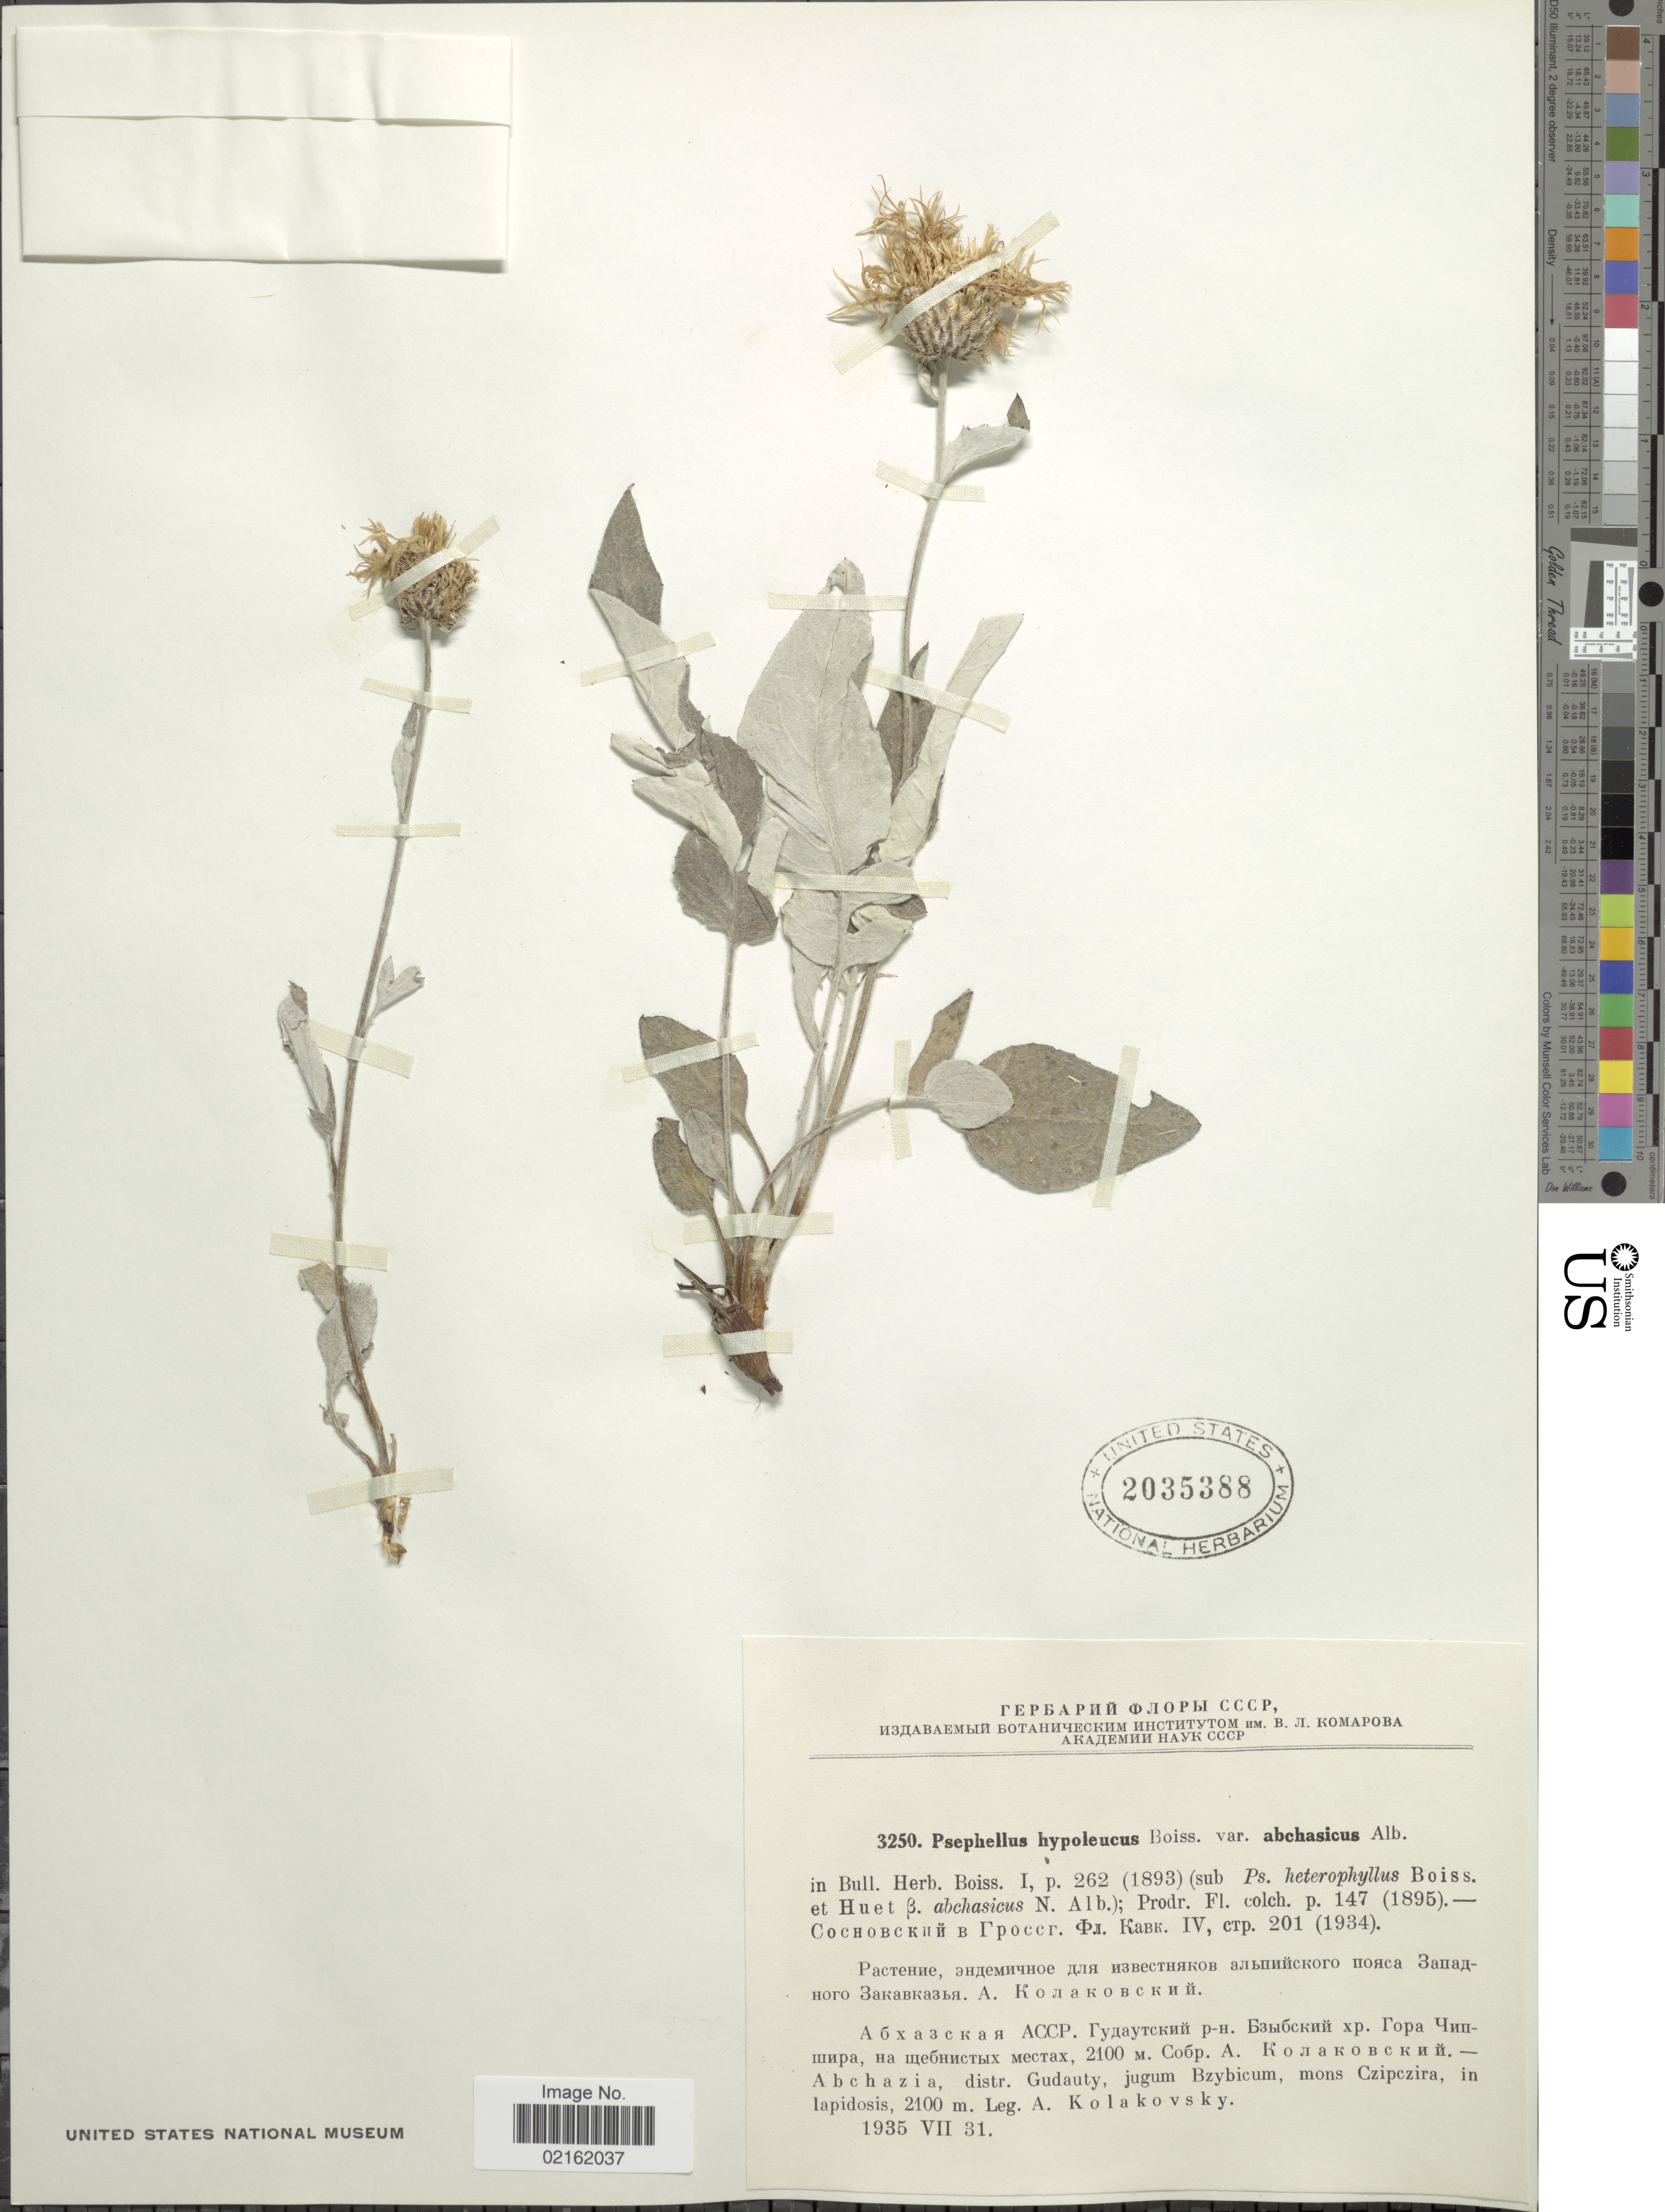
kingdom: Plantae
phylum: Tracheophyta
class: Magnoliopsida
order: Asterales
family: Asteraceae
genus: Psephellus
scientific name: Psephellus hypoleucus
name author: (DC.) Boiss.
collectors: A. Kolakovsky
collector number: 3250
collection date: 1935-07-31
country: Georgia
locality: Adzharia, distr. Gudauty, jugum Bzybicum, mons Czipczira, in lapidosis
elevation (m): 2100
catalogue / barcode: US 2035388